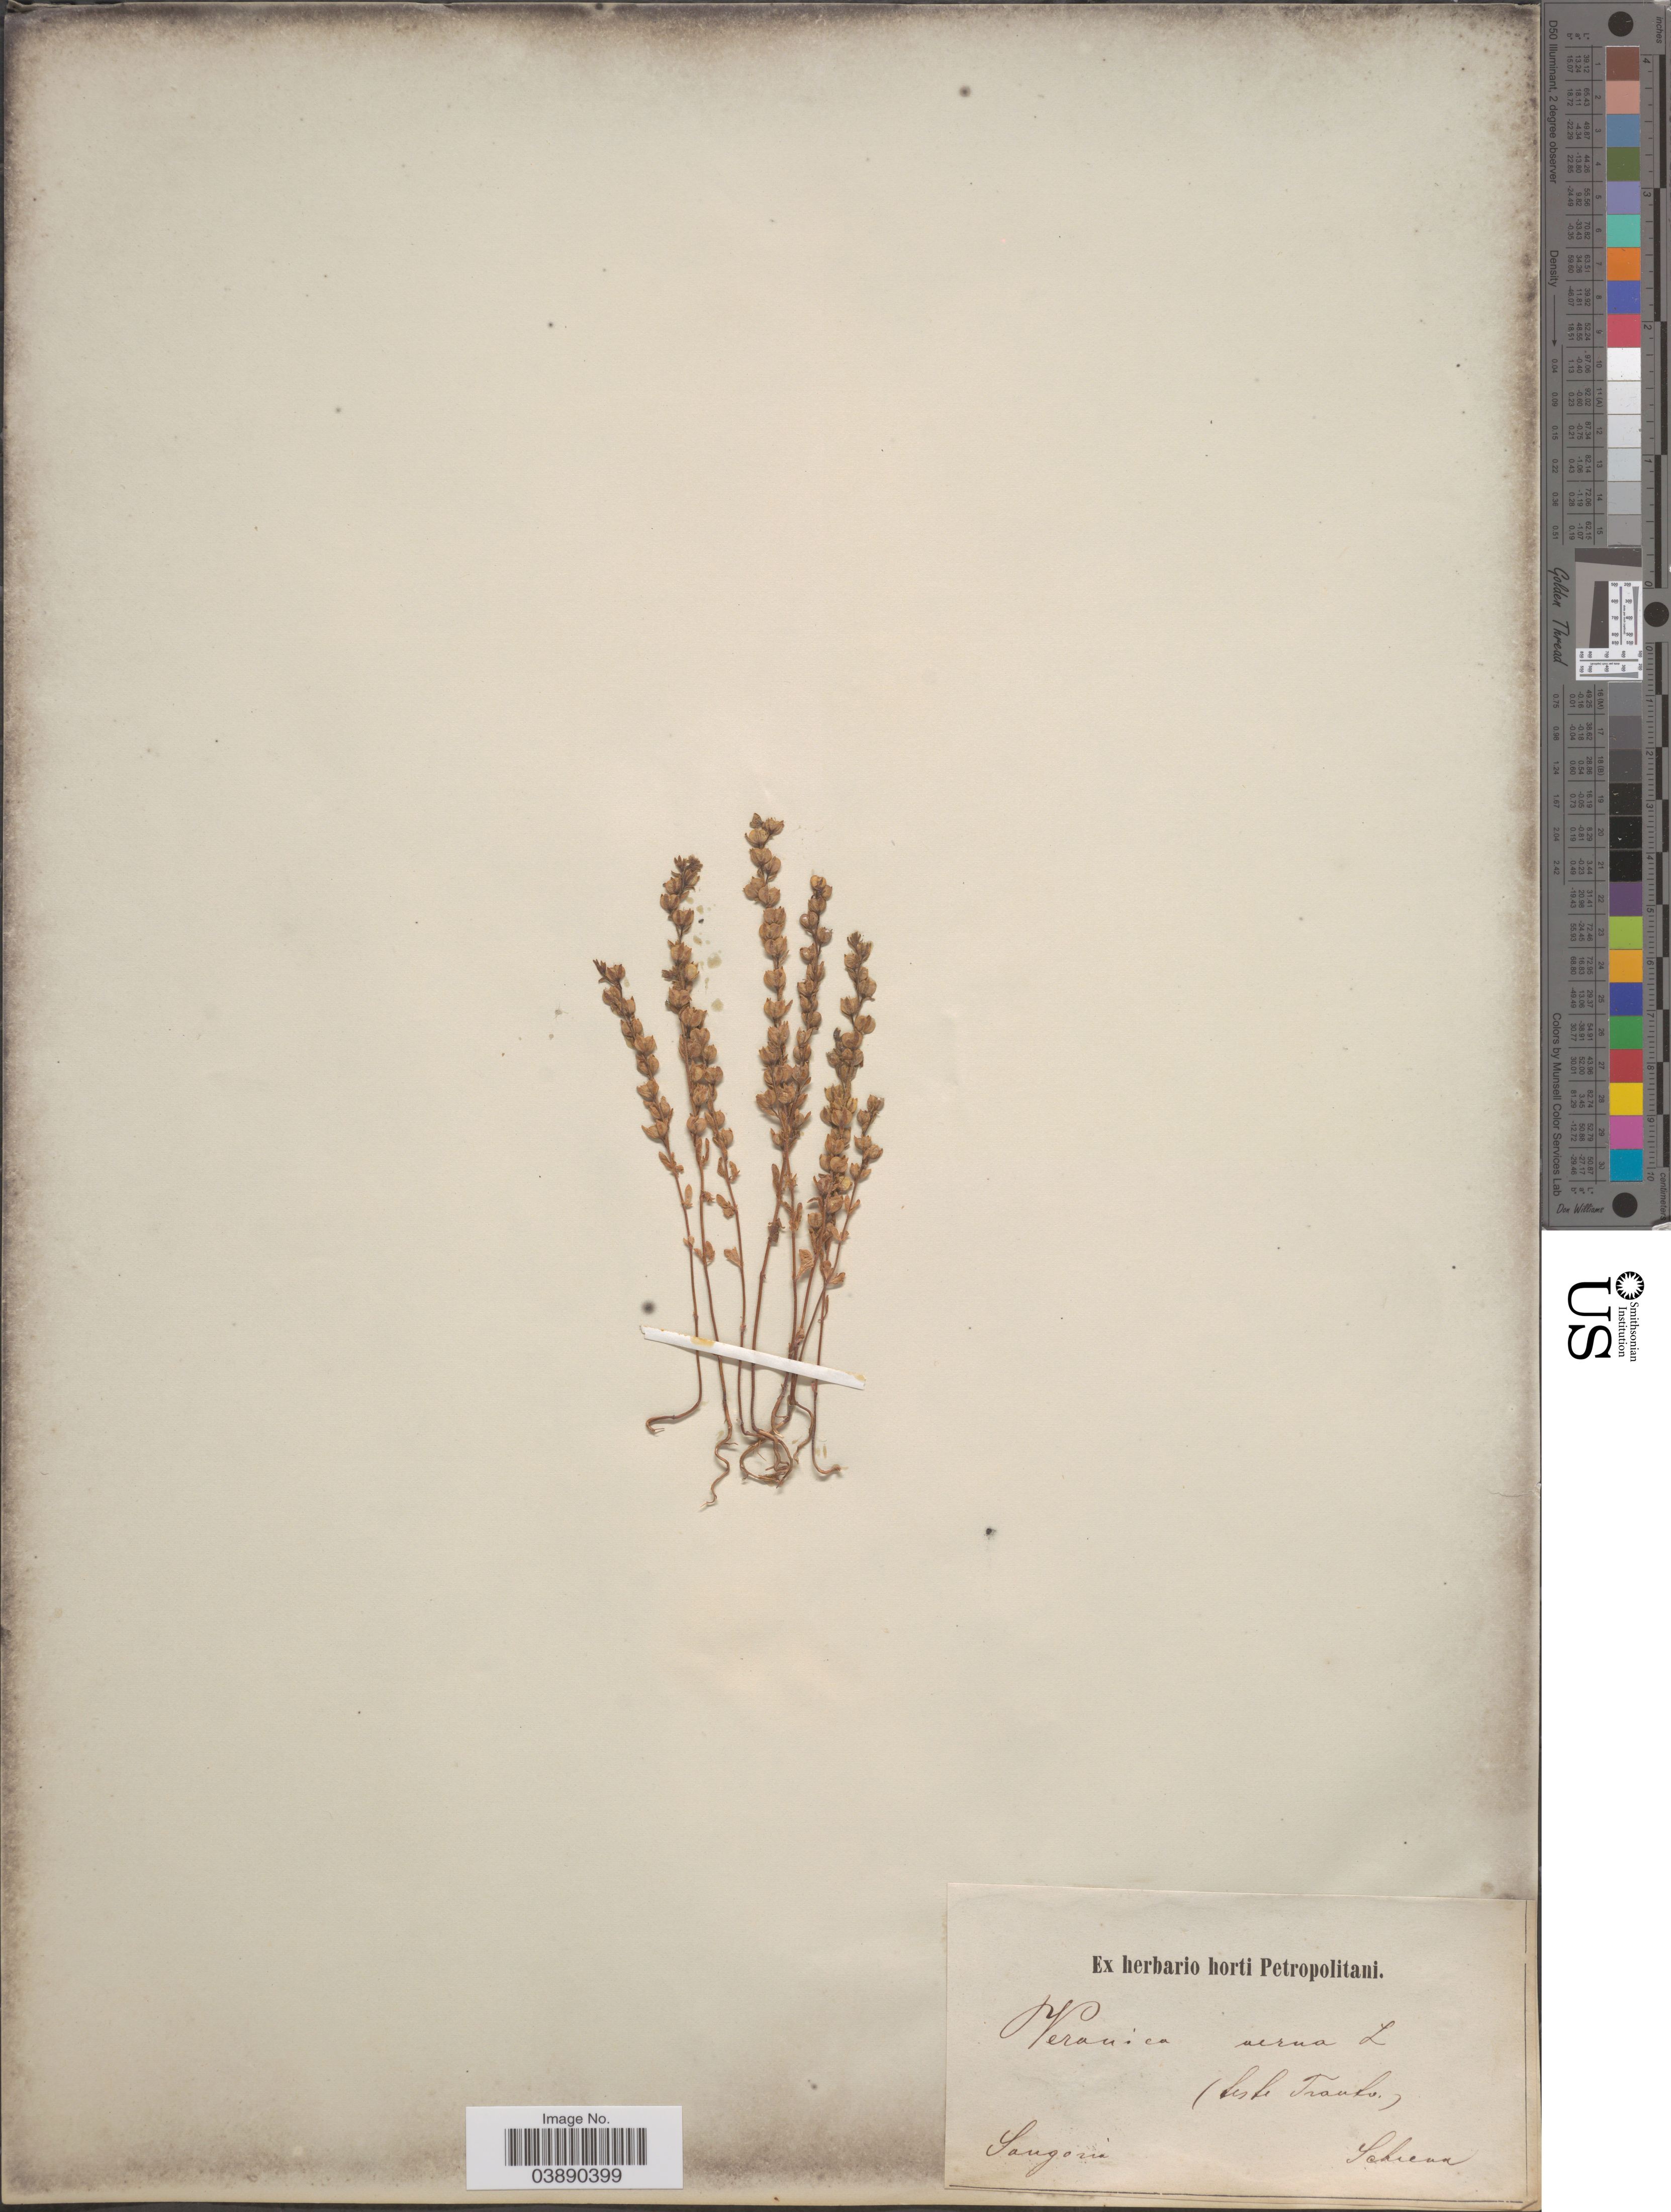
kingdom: Plantae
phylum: Tracheophyta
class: Magnoliopsida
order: Lamiales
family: Plantaginaceae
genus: Veronica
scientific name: Veronica verna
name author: L.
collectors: A.G. Schrenk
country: Kazakhstan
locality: Songaria.